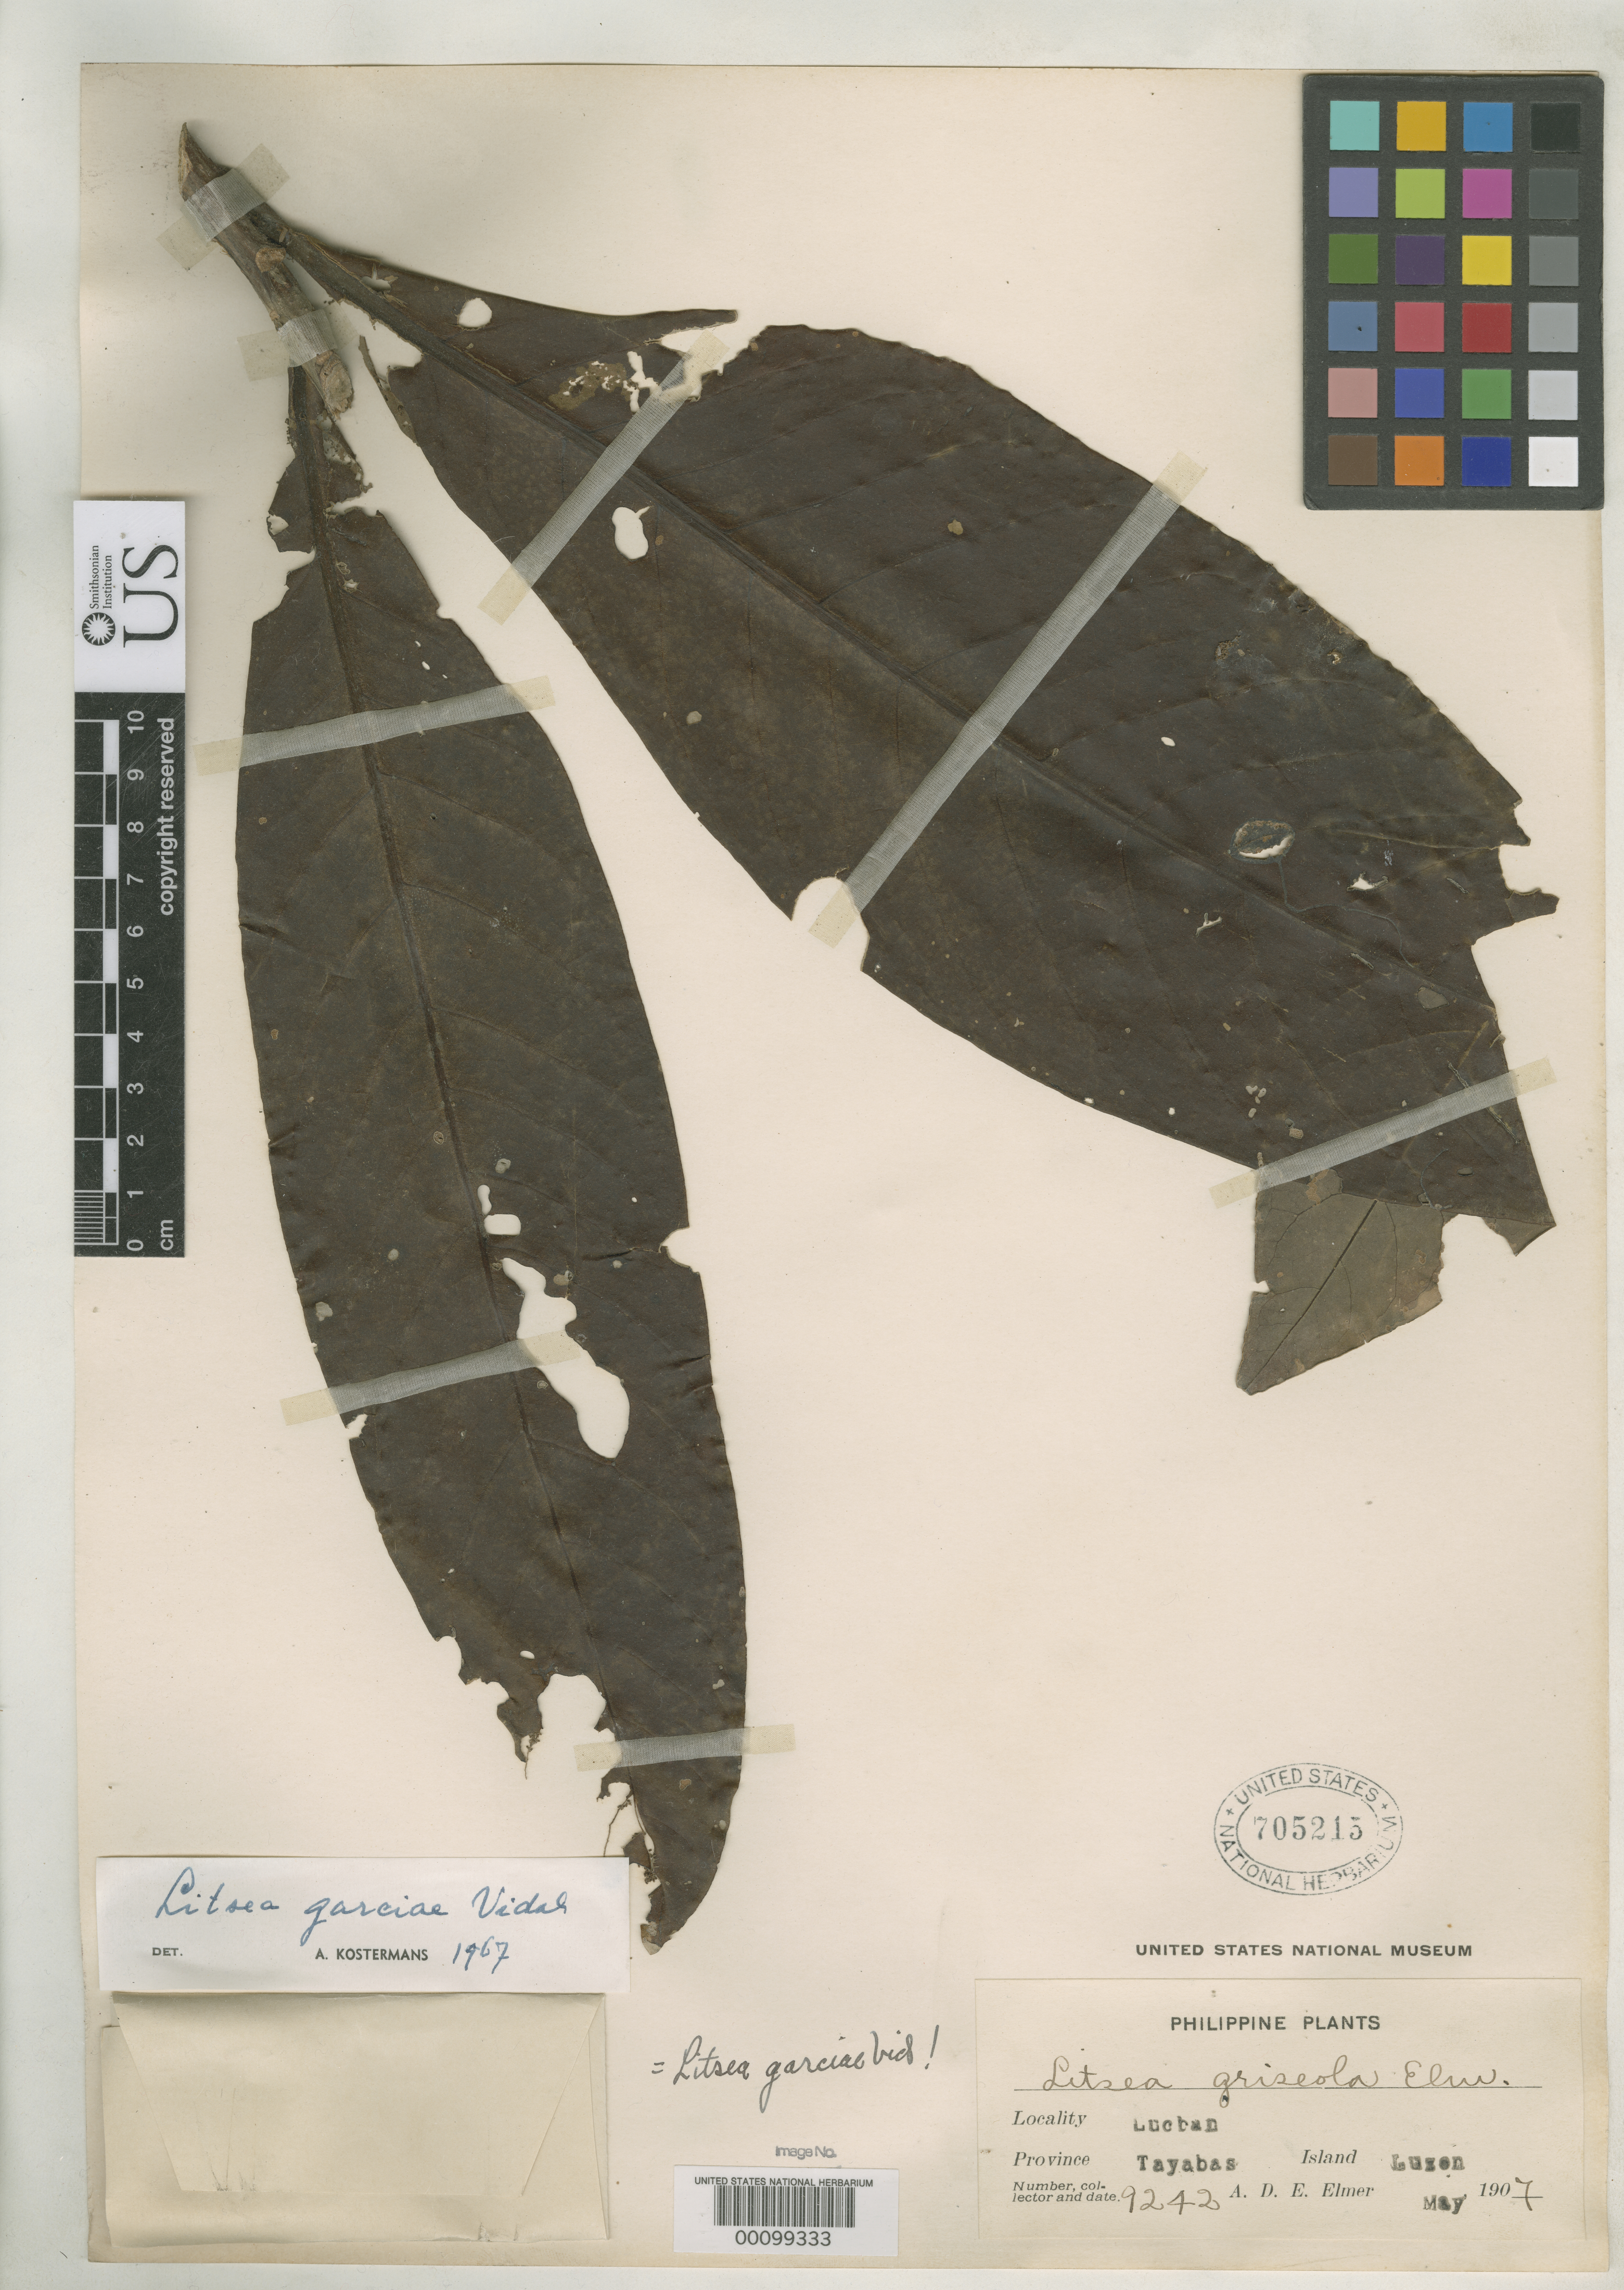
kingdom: Plantae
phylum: Tracheophyta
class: Magnoliopsida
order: Laurales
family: Lauraceae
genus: Litsea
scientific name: Litsea griseola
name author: Elmer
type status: Isotype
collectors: A. D. E. Elmer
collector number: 9242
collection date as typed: May 1907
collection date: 1907-05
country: Philippines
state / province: Calabarzon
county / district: Quezon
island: Luzon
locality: Lucban, Province of Tayabas, Luzon.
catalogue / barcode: US 705215